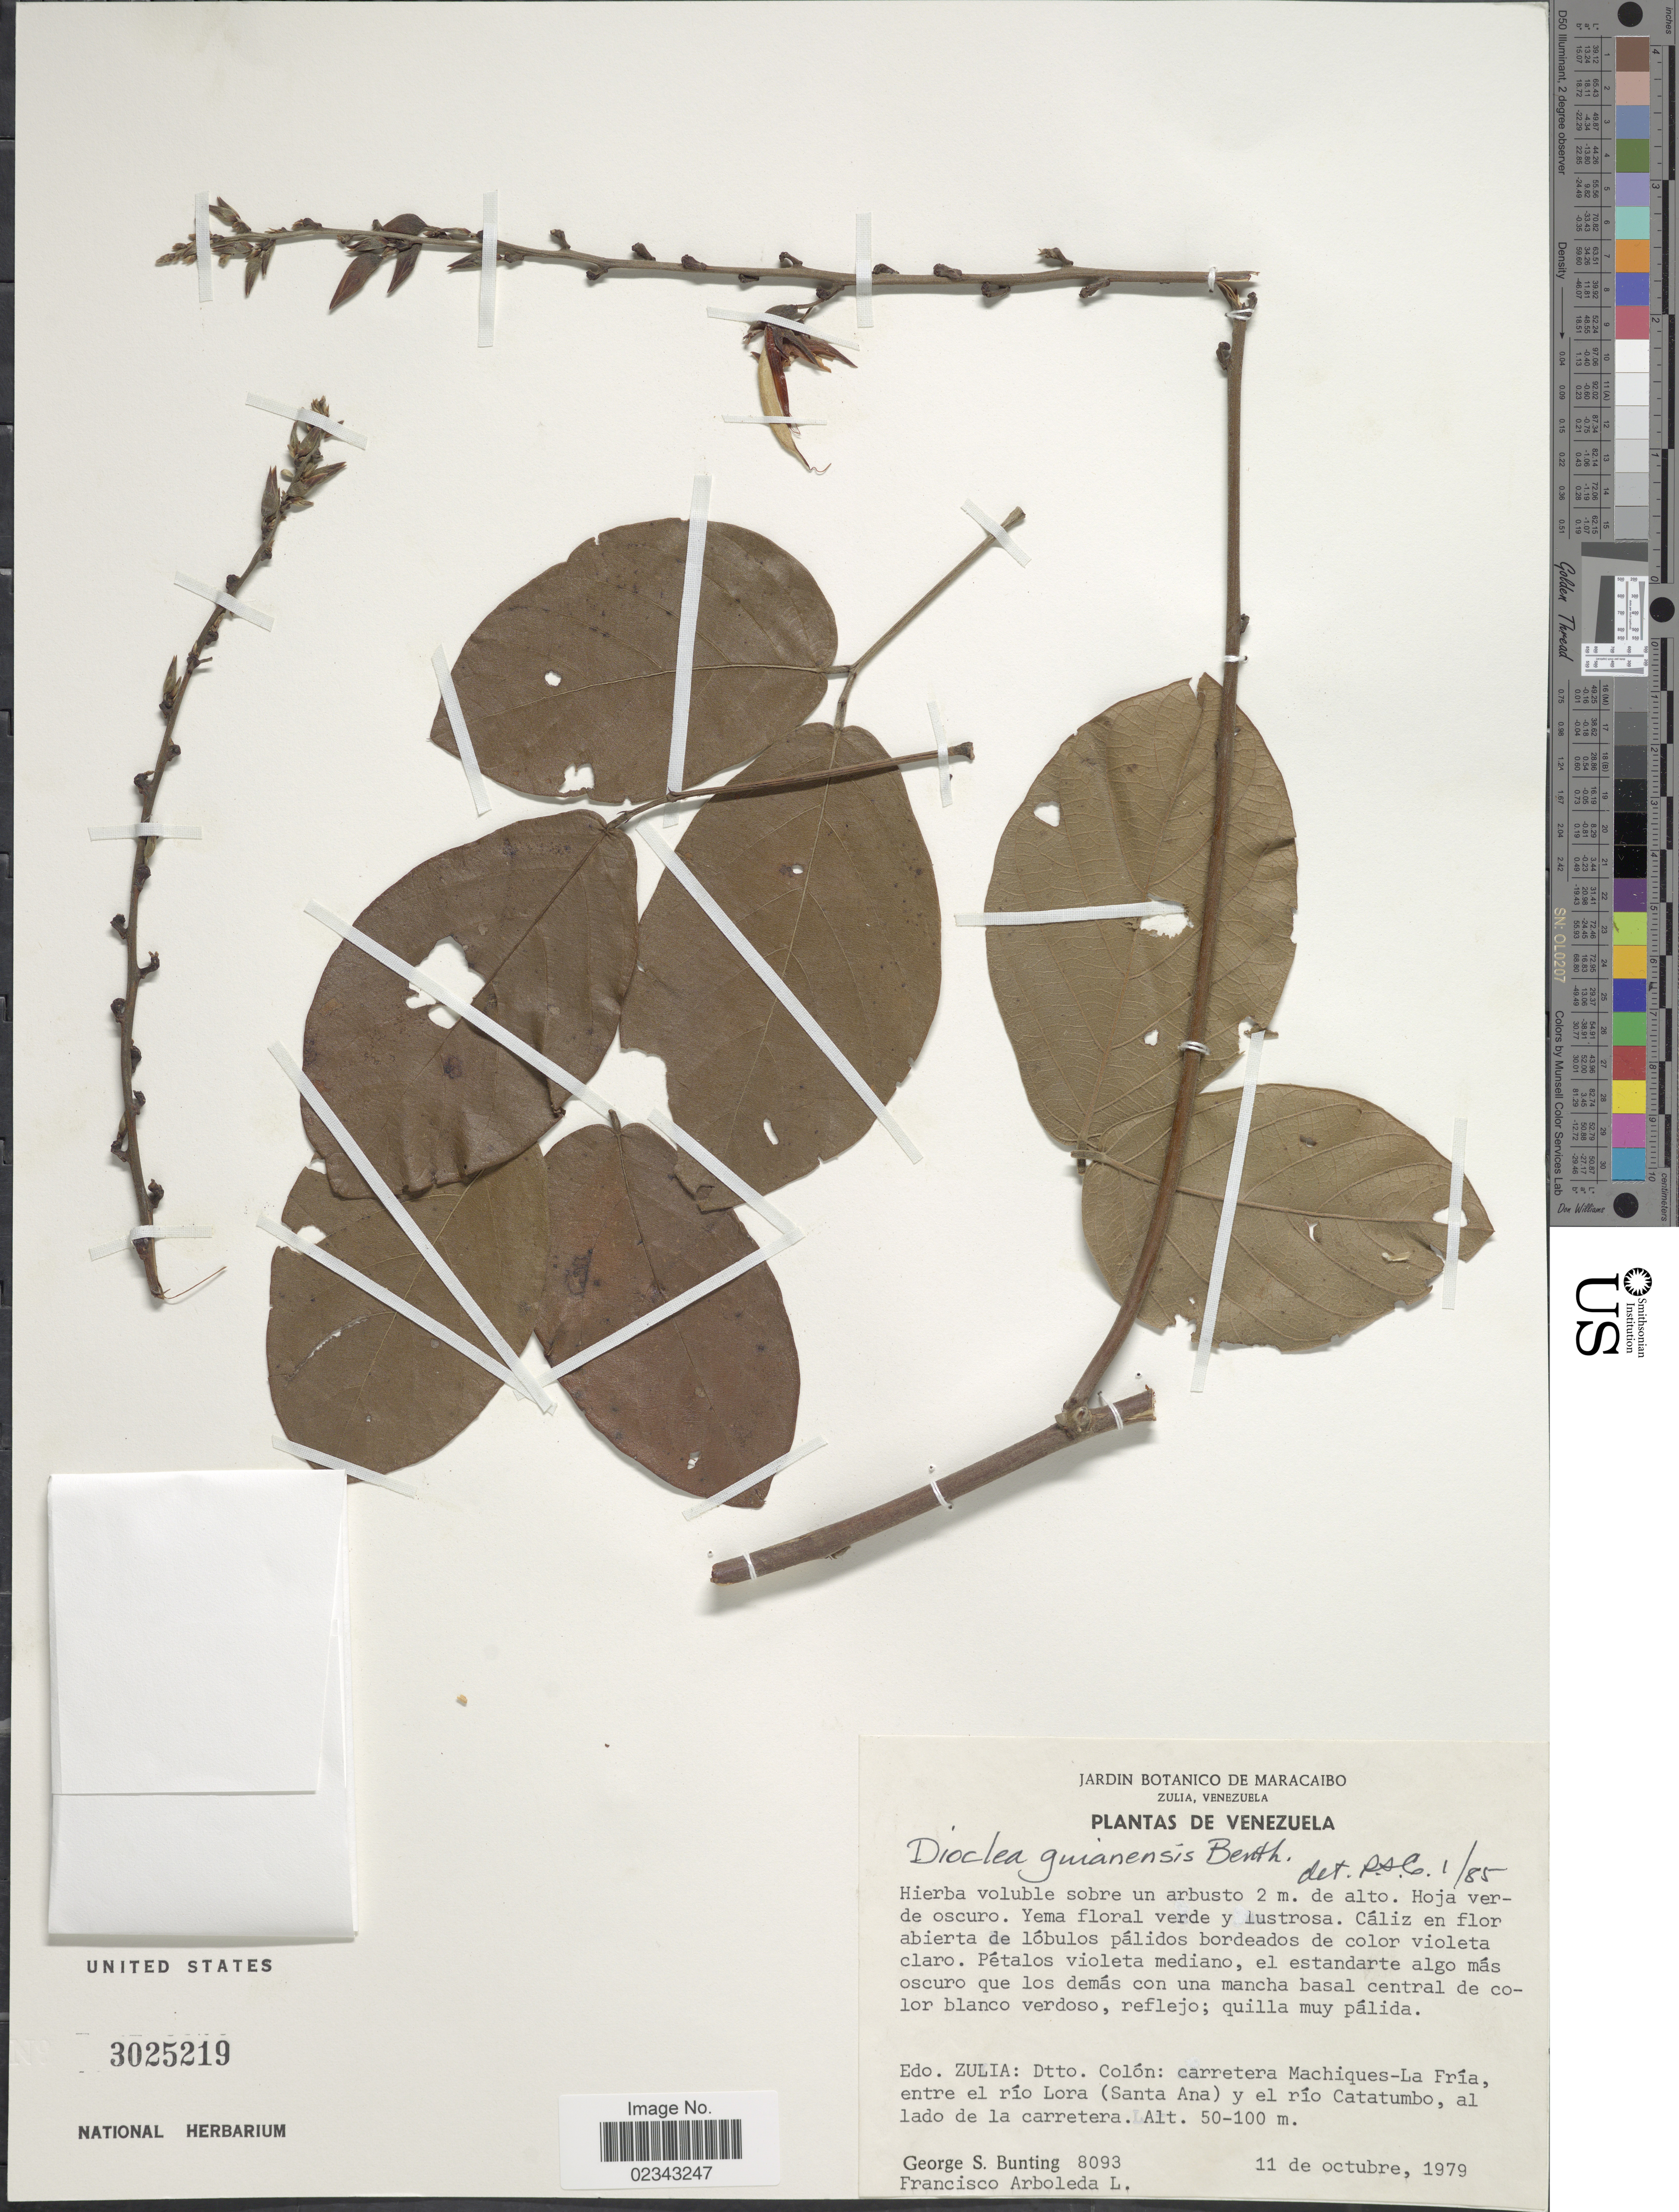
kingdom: Plantae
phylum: Tracheophyta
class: Magnoliopsida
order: Fabales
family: Fabaceae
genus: Dioclea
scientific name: Dioclea guianensis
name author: Benth.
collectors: G. S. Bunting & F. Arboleda L.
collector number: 8093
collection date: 1979-10-11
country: Venezuela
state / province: Zulia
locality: Dtto Colón: carretera Machiques-la Fría entre el río Lora (Santa Ana) y el río Catatumbo, al lado de la carretera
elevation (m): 50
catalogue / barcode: US 3025219